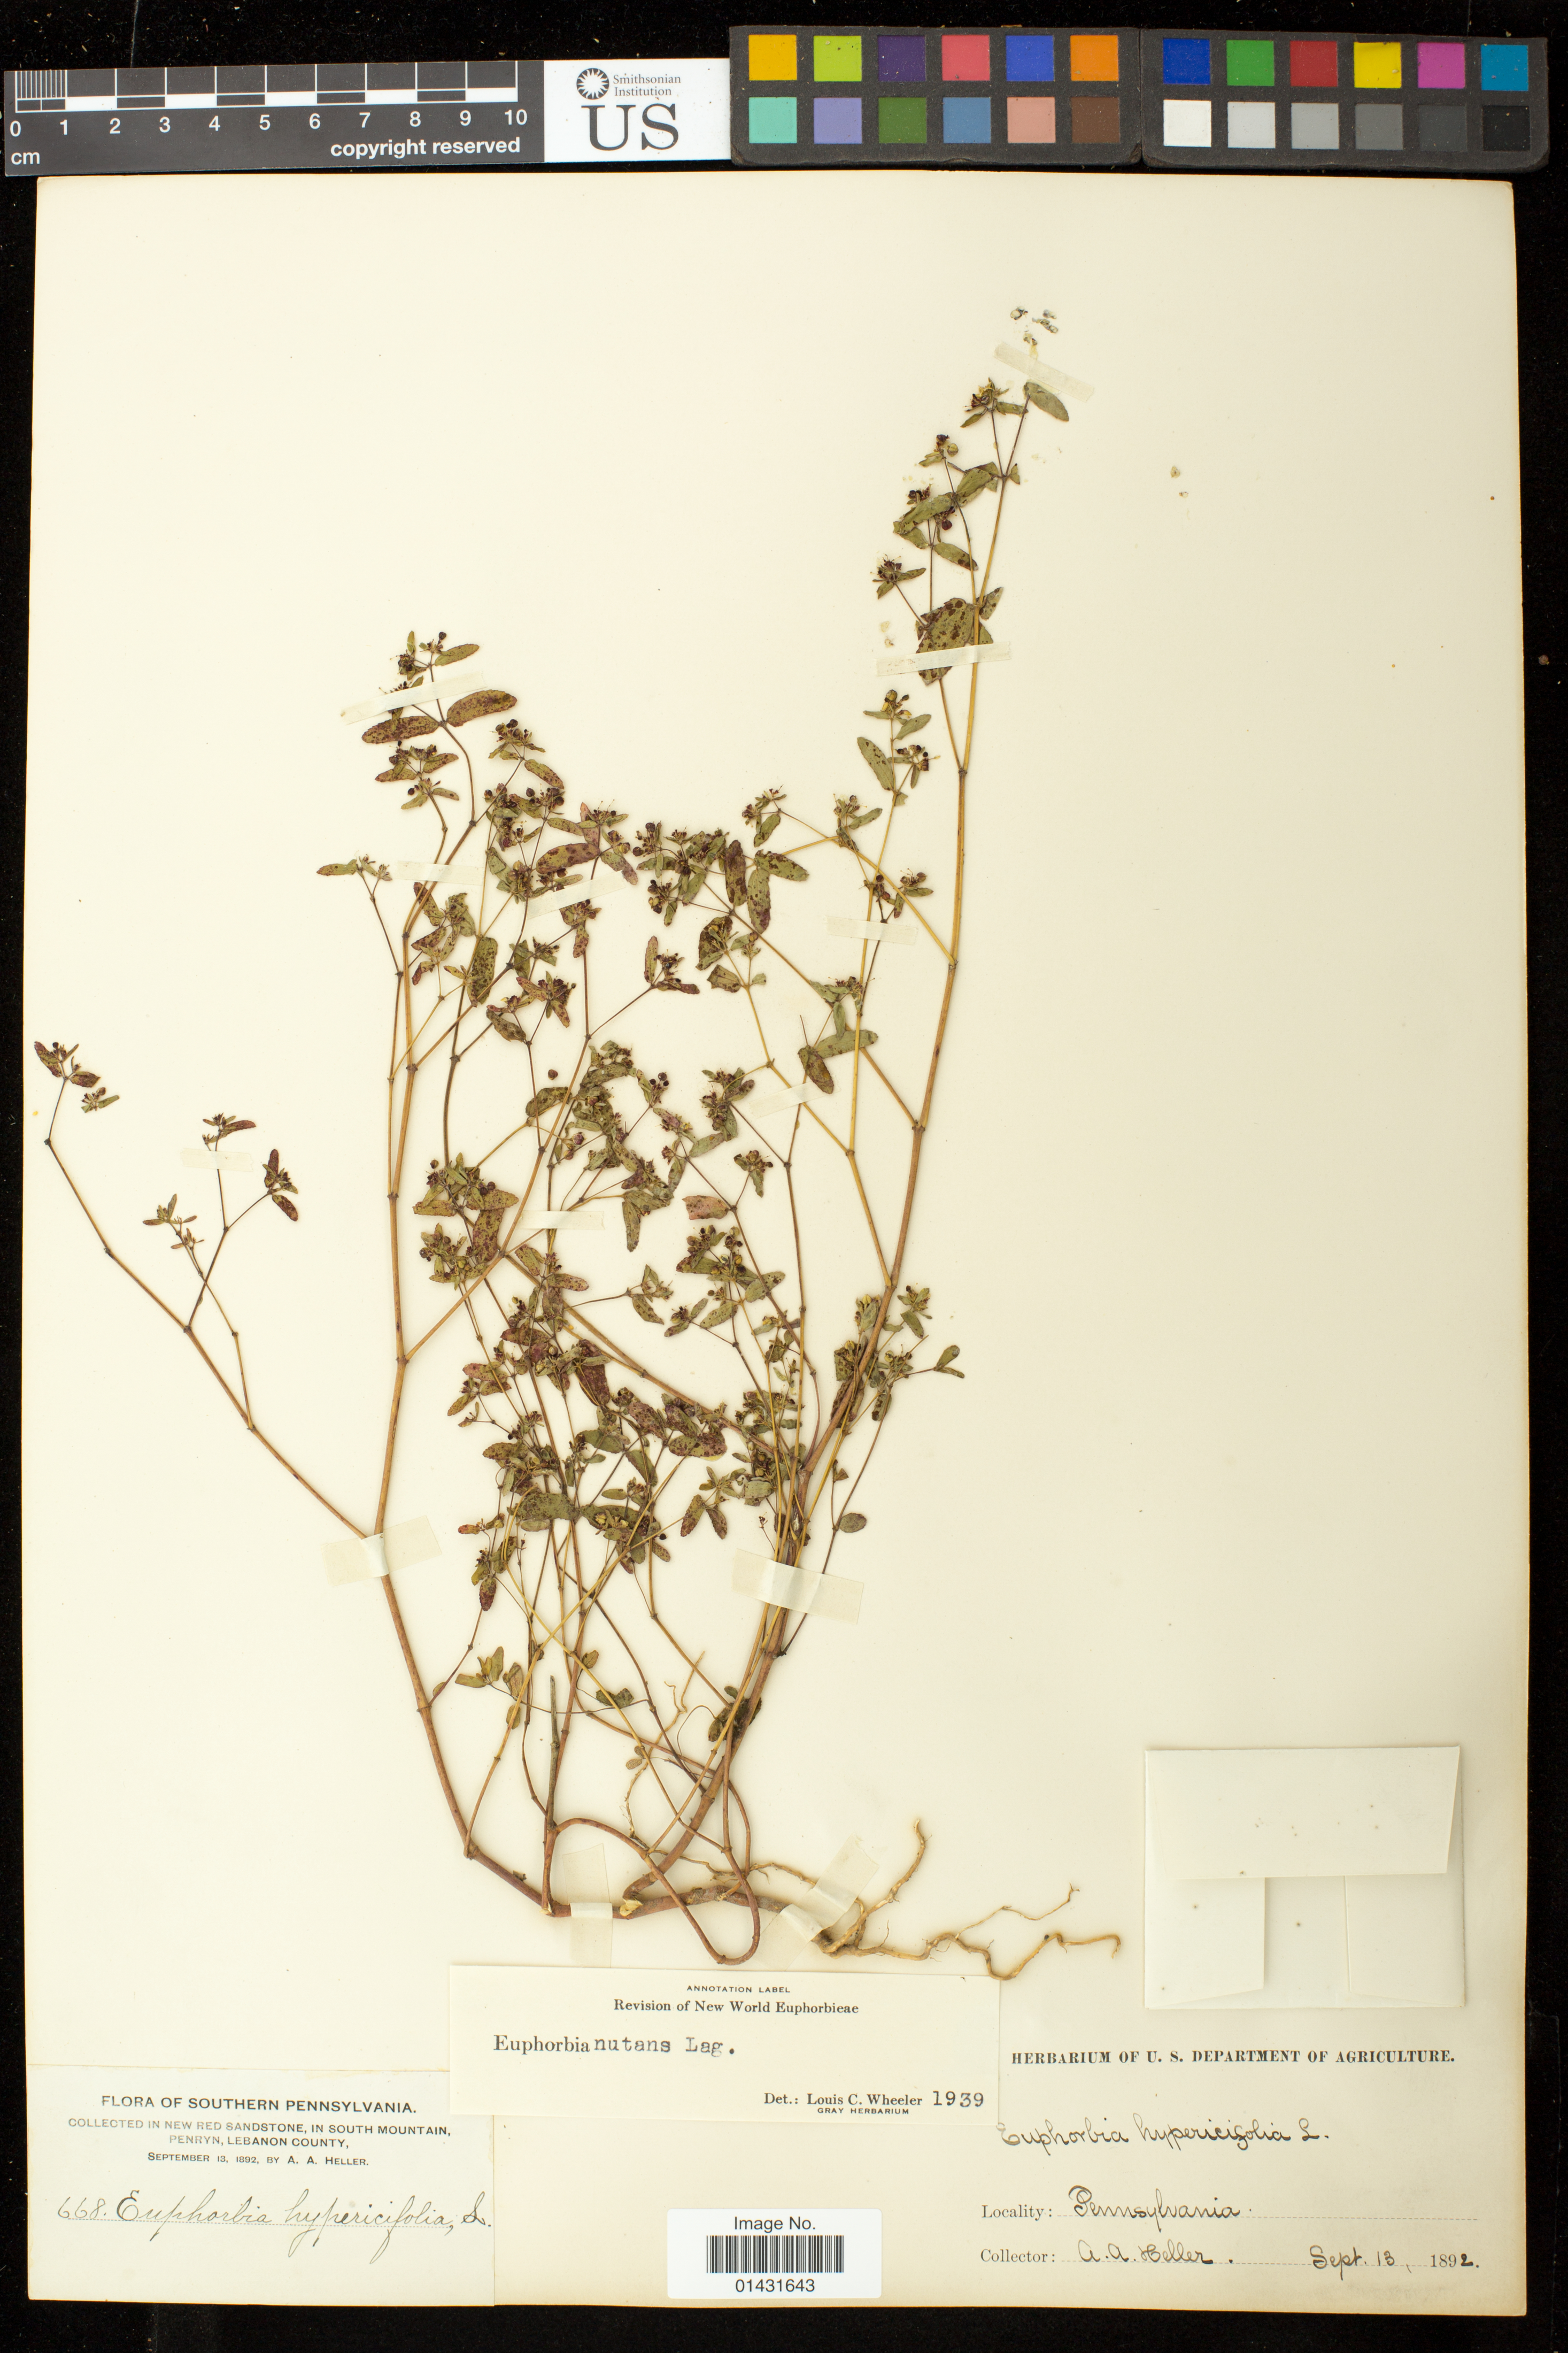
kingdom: Plantae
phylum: Tracheophyta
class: Magnoliopsida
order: Malpighiales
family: Euphorbiaceae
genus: Euphorbia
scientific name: Euphorbia hypericifolia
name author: L.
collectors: A. A. Heller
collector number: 668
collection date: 1892-09-13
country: United States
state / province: Pennsylvania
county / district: Lebanon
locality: South Mountain, Penryn